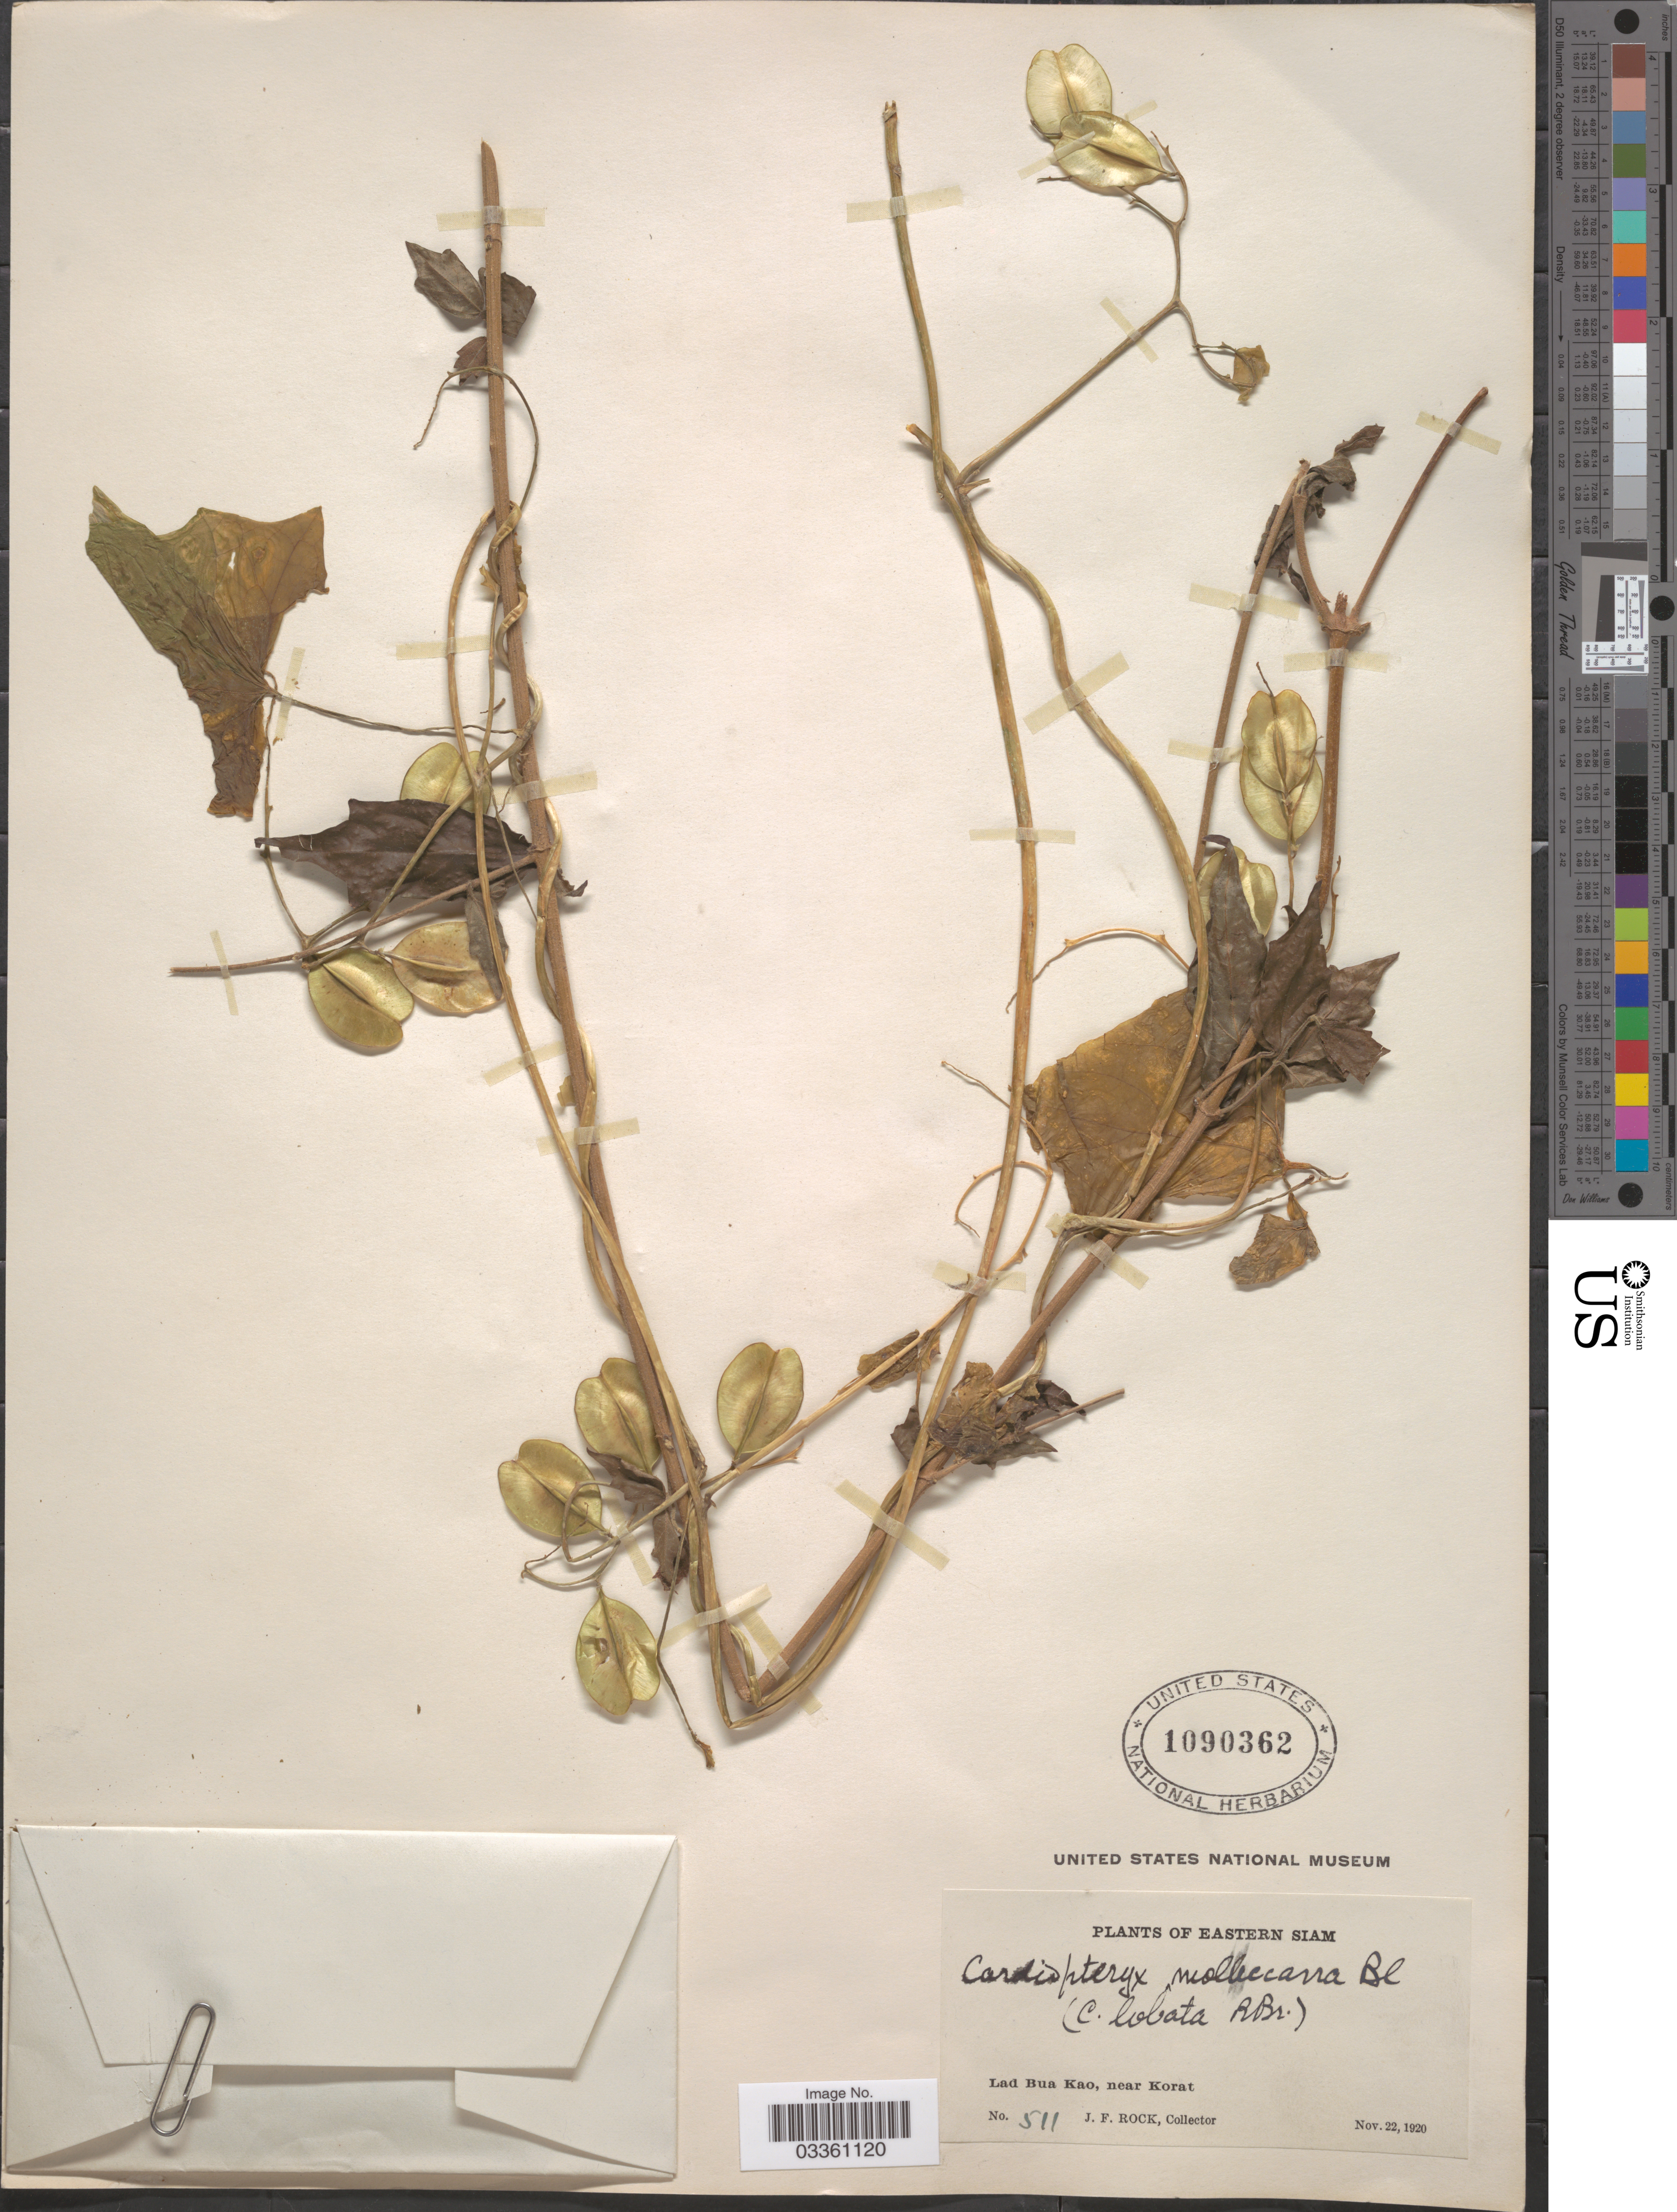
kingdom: Plantae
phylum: Tracheophyta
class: Magnoliopsida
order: Cardiopteridales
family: Cardiopteridaceae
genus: Cardiopteris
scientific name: Cardiopteris lobata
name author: Wall.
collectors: J. Rock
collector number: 511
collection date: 1920-11-22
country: Thailand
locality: Eastern Siam. Lad Bua Kao, near Korat.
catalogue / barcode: US 1090362